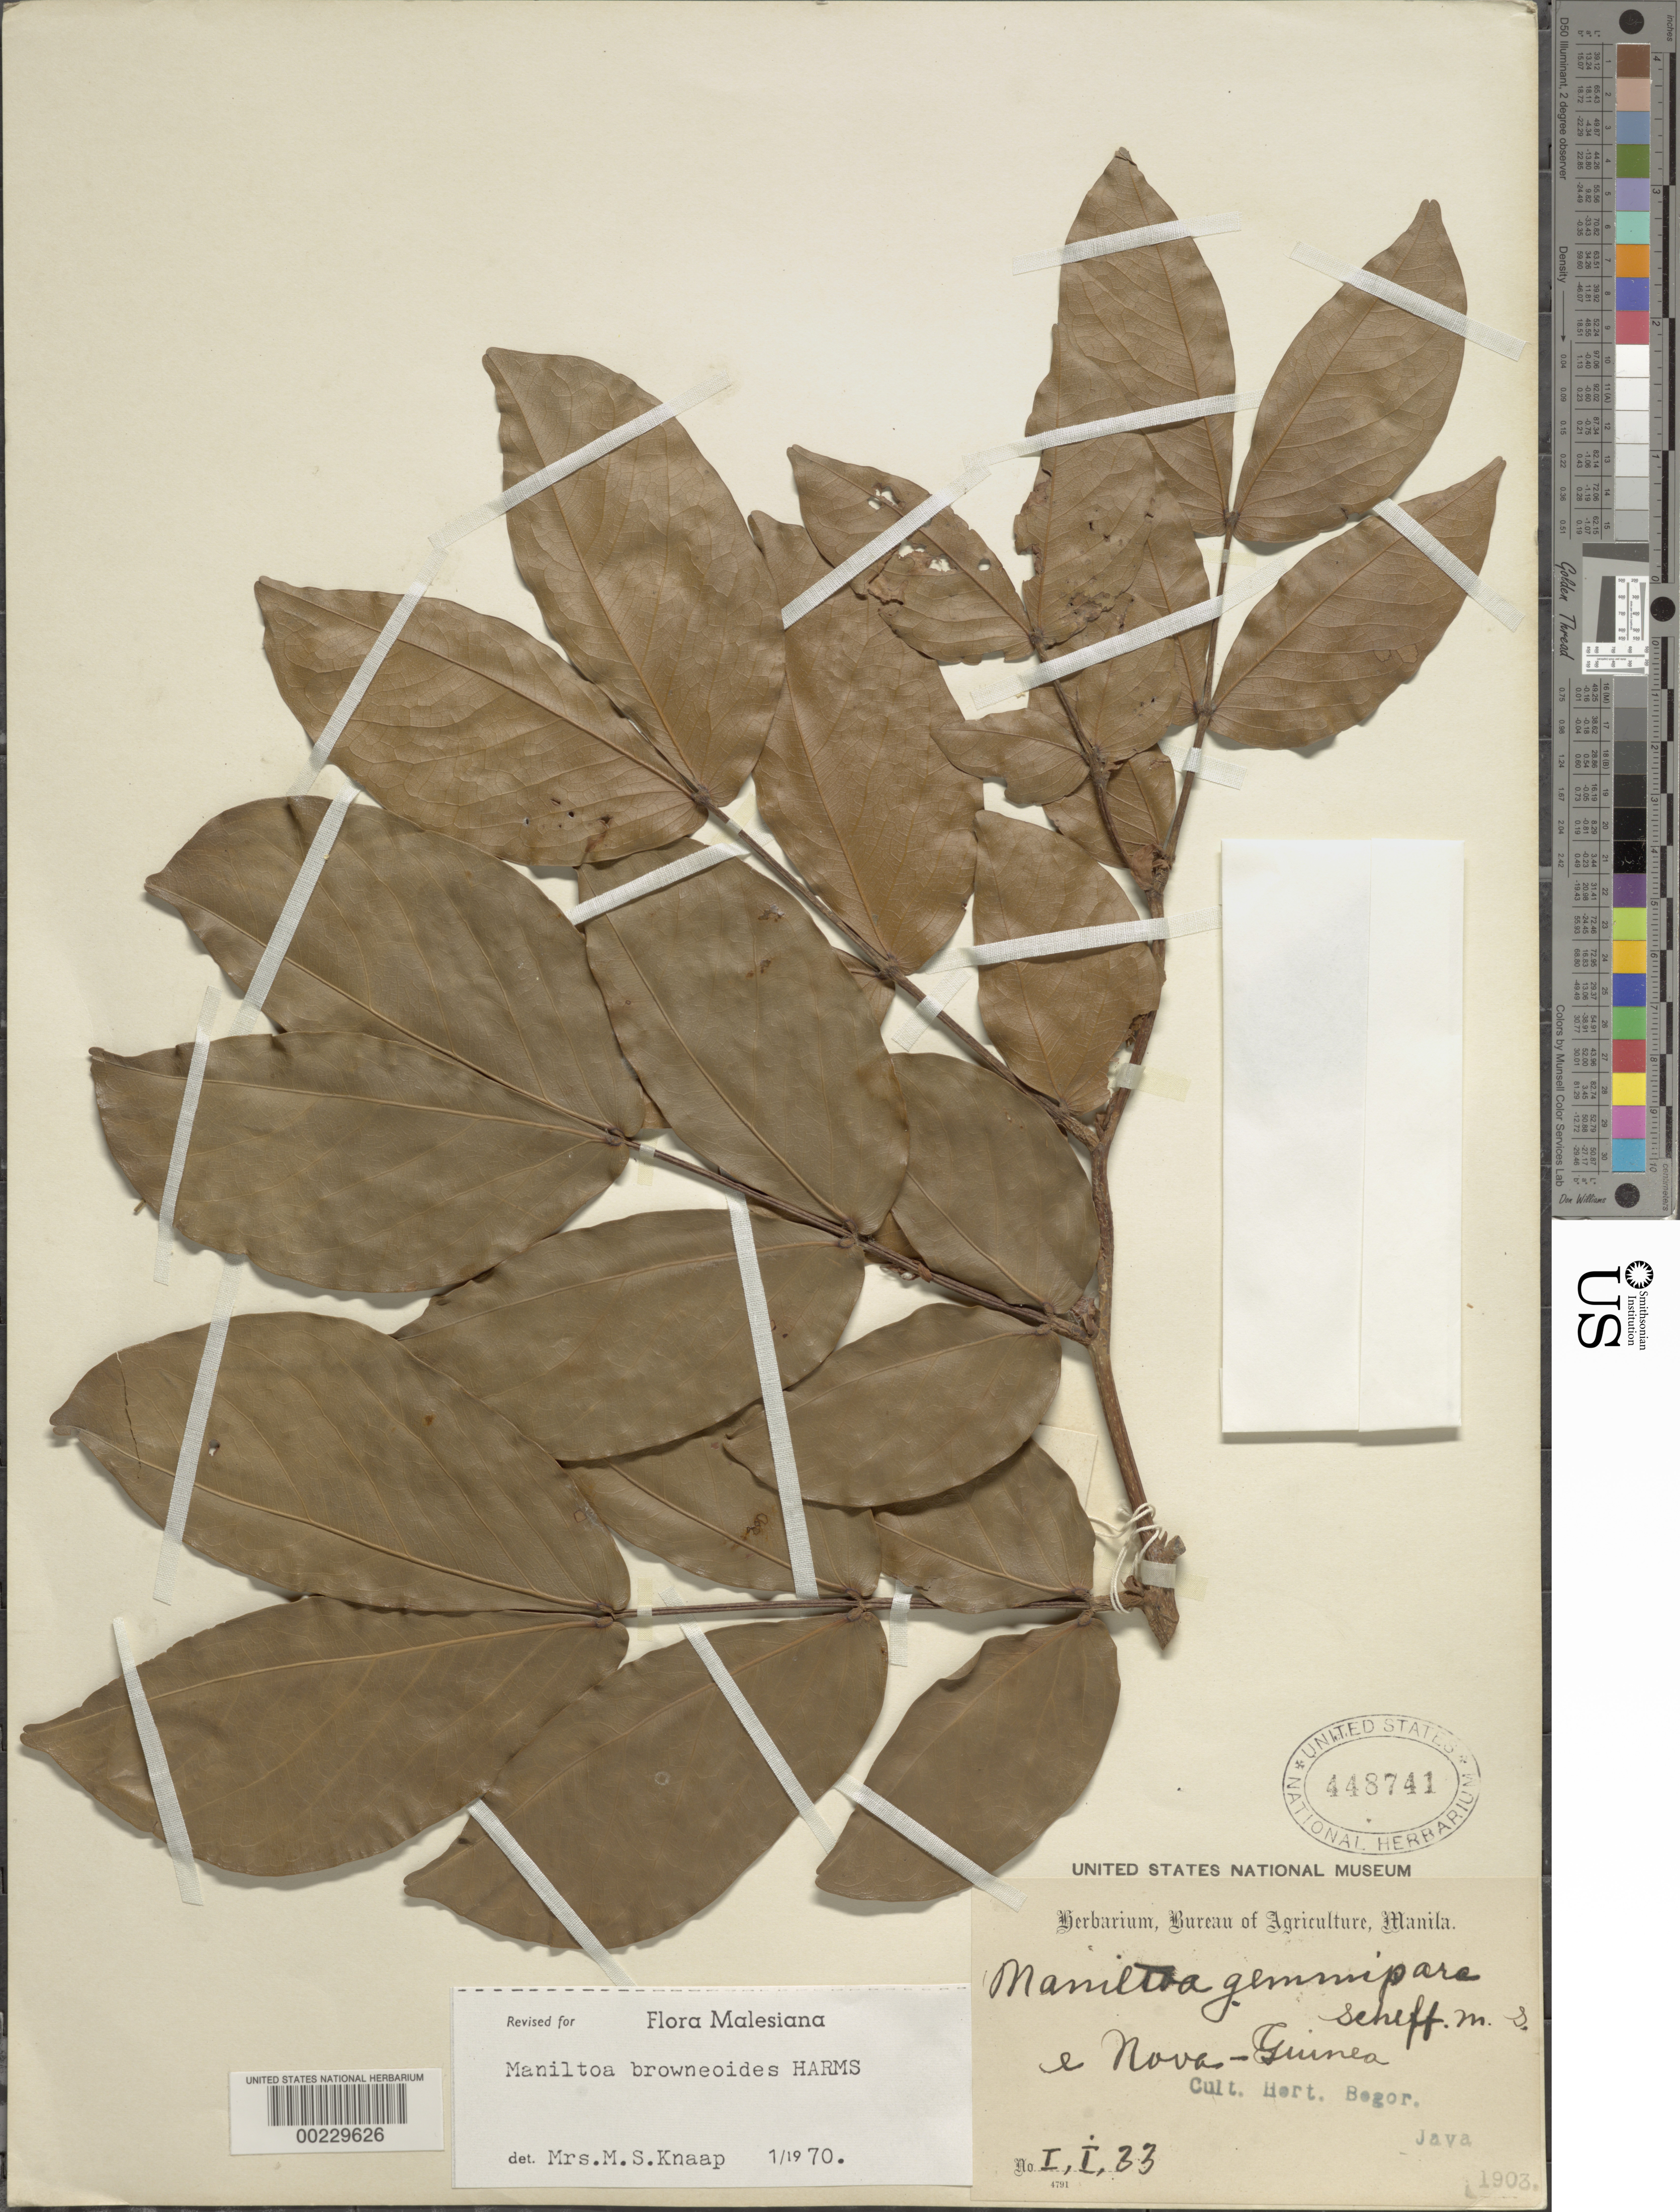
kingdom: Plantae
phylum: Tracheophyta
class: Magnoliopsida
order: Fabales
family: Fabaceae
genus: Maniltoa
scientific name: Maniltoa browneoides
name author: Harms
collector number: I.i.33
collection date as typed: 1903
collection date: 1903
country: Indonesia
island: Java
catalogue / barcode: US 448741